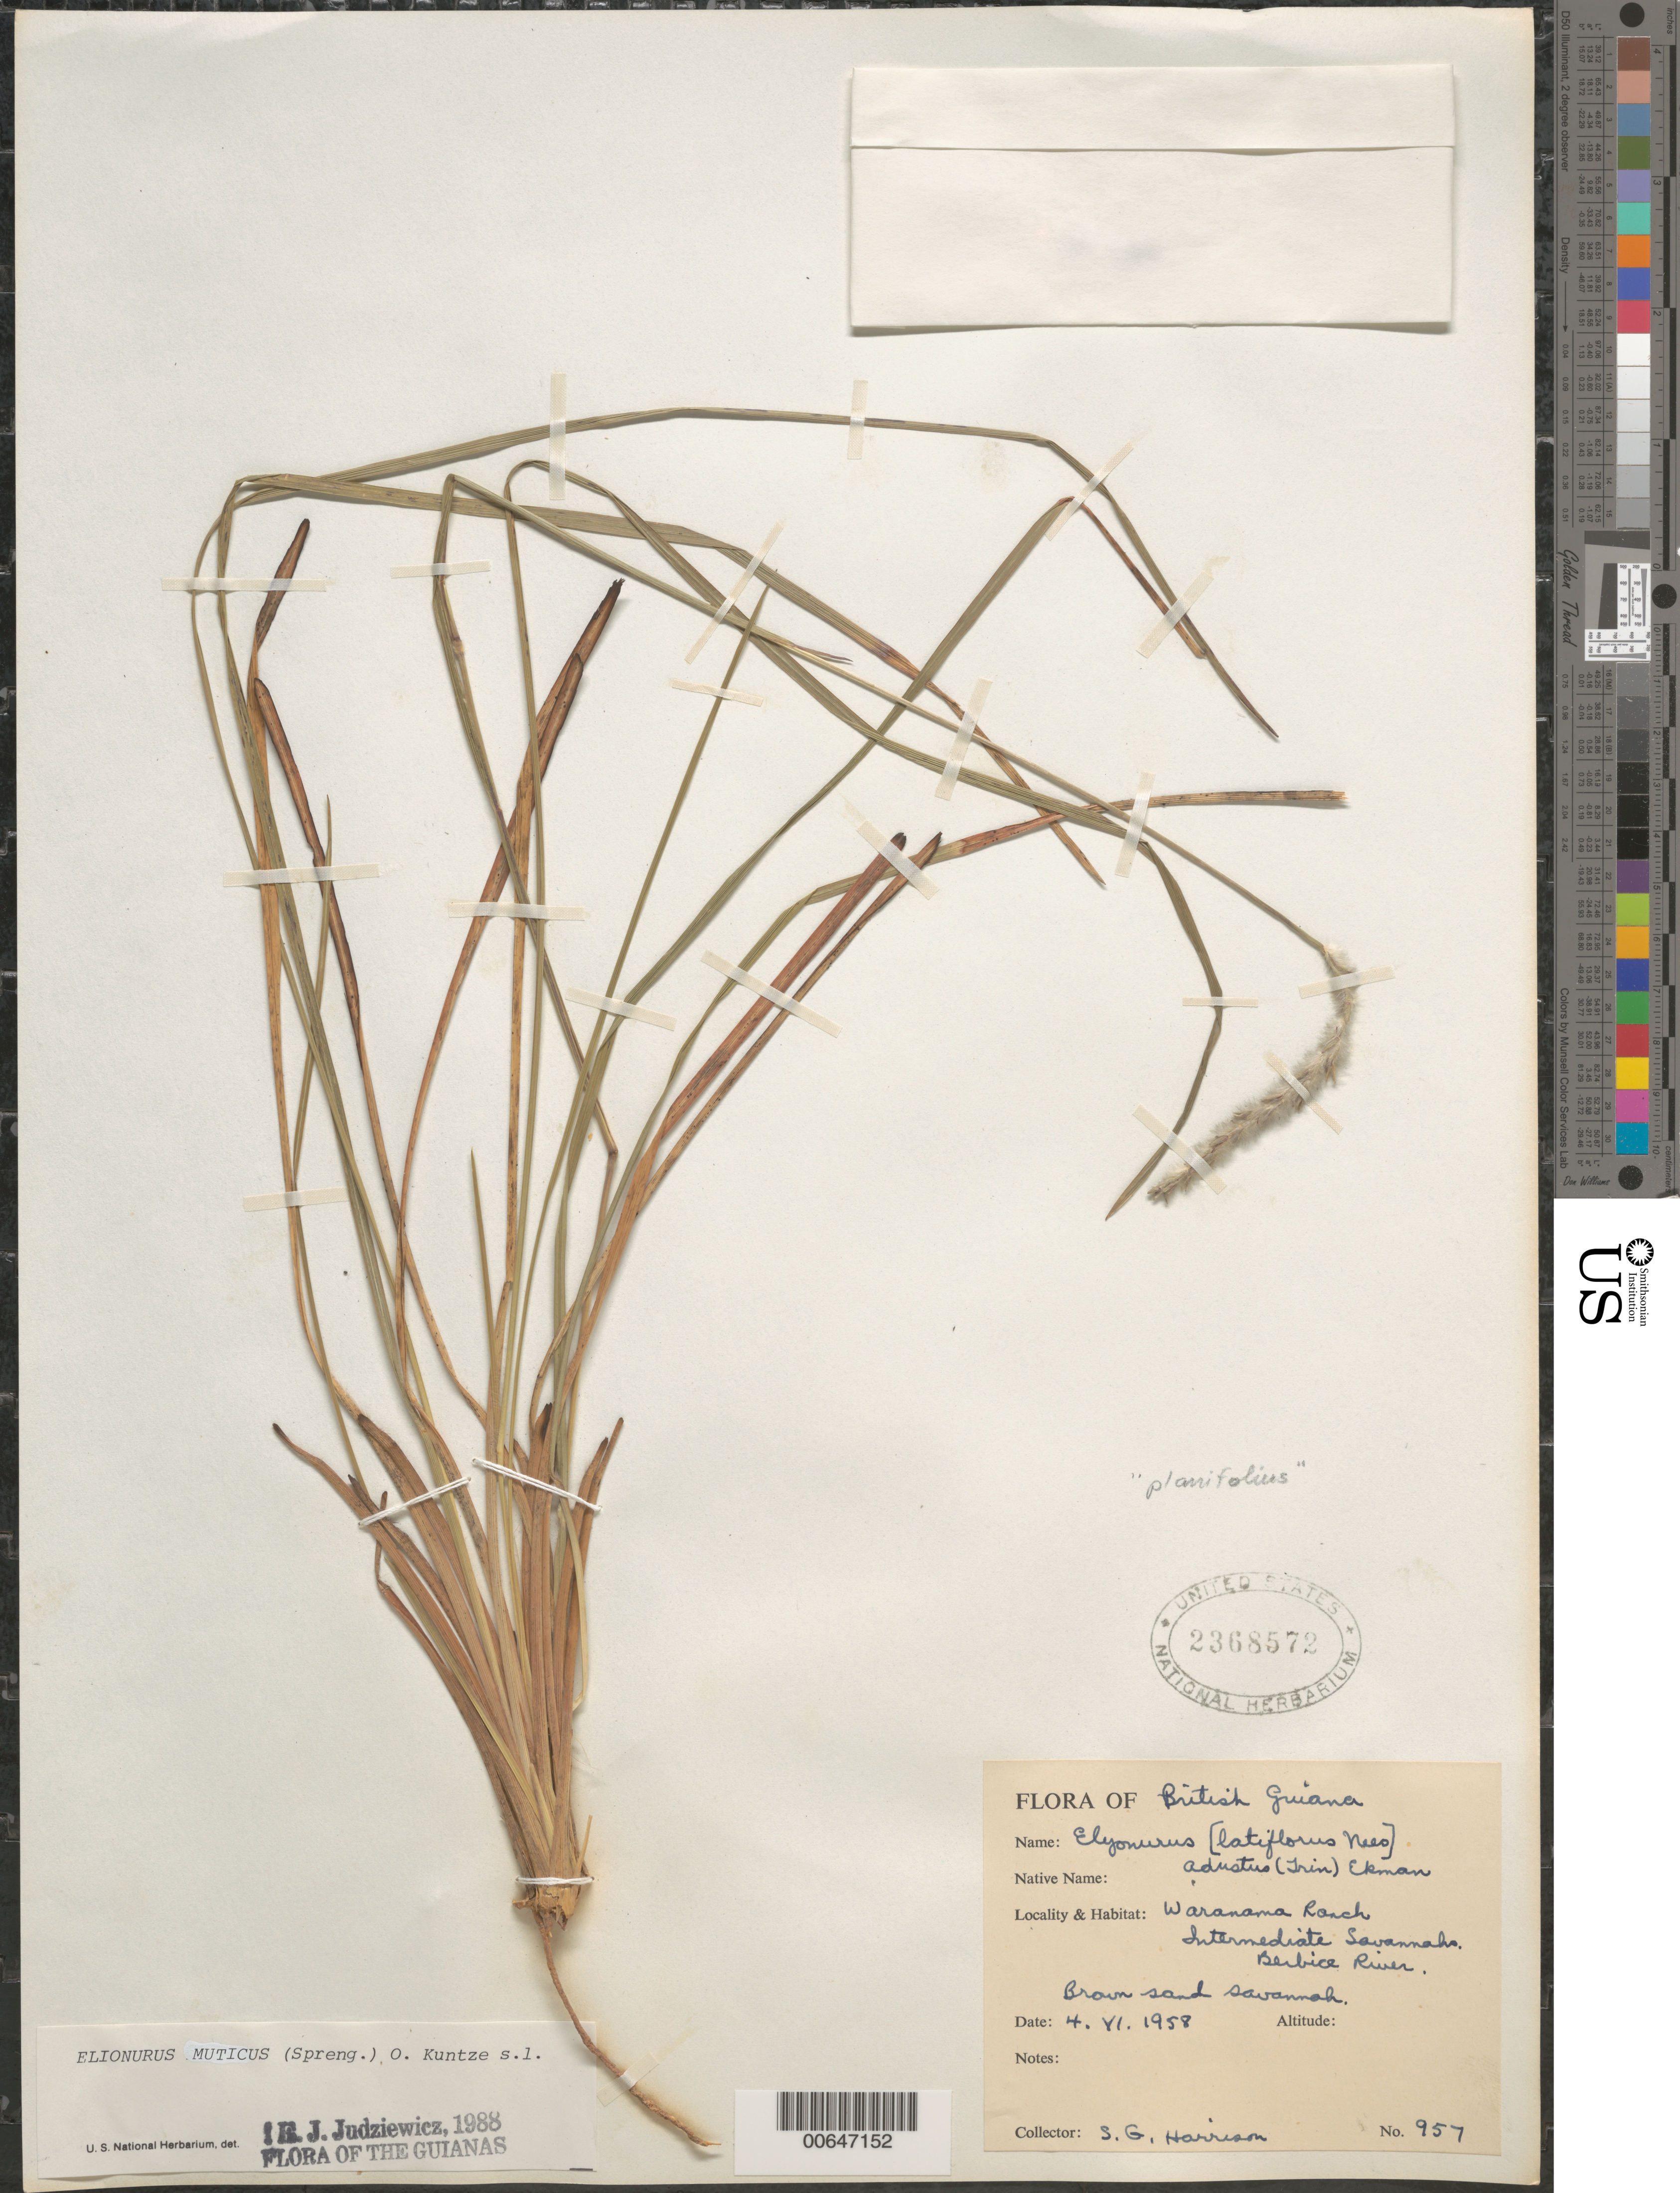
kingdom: Plantae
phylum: Tracheophyta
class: Liliopsida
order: Poales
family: Poaceae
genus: Elionurus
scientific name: Elionurus muticus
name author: (Spreng.) Kuntze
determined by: Judziewicz, E. J.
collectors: S. G. Harrison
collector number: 957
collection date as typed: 4-Jun-58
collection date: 1958-06-04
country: Guyana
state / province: Mahaica-Berbice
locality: Waramana Ranch, Berbice River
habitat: Intermediate savanna, brown sand savanna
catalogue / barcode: US 2368572